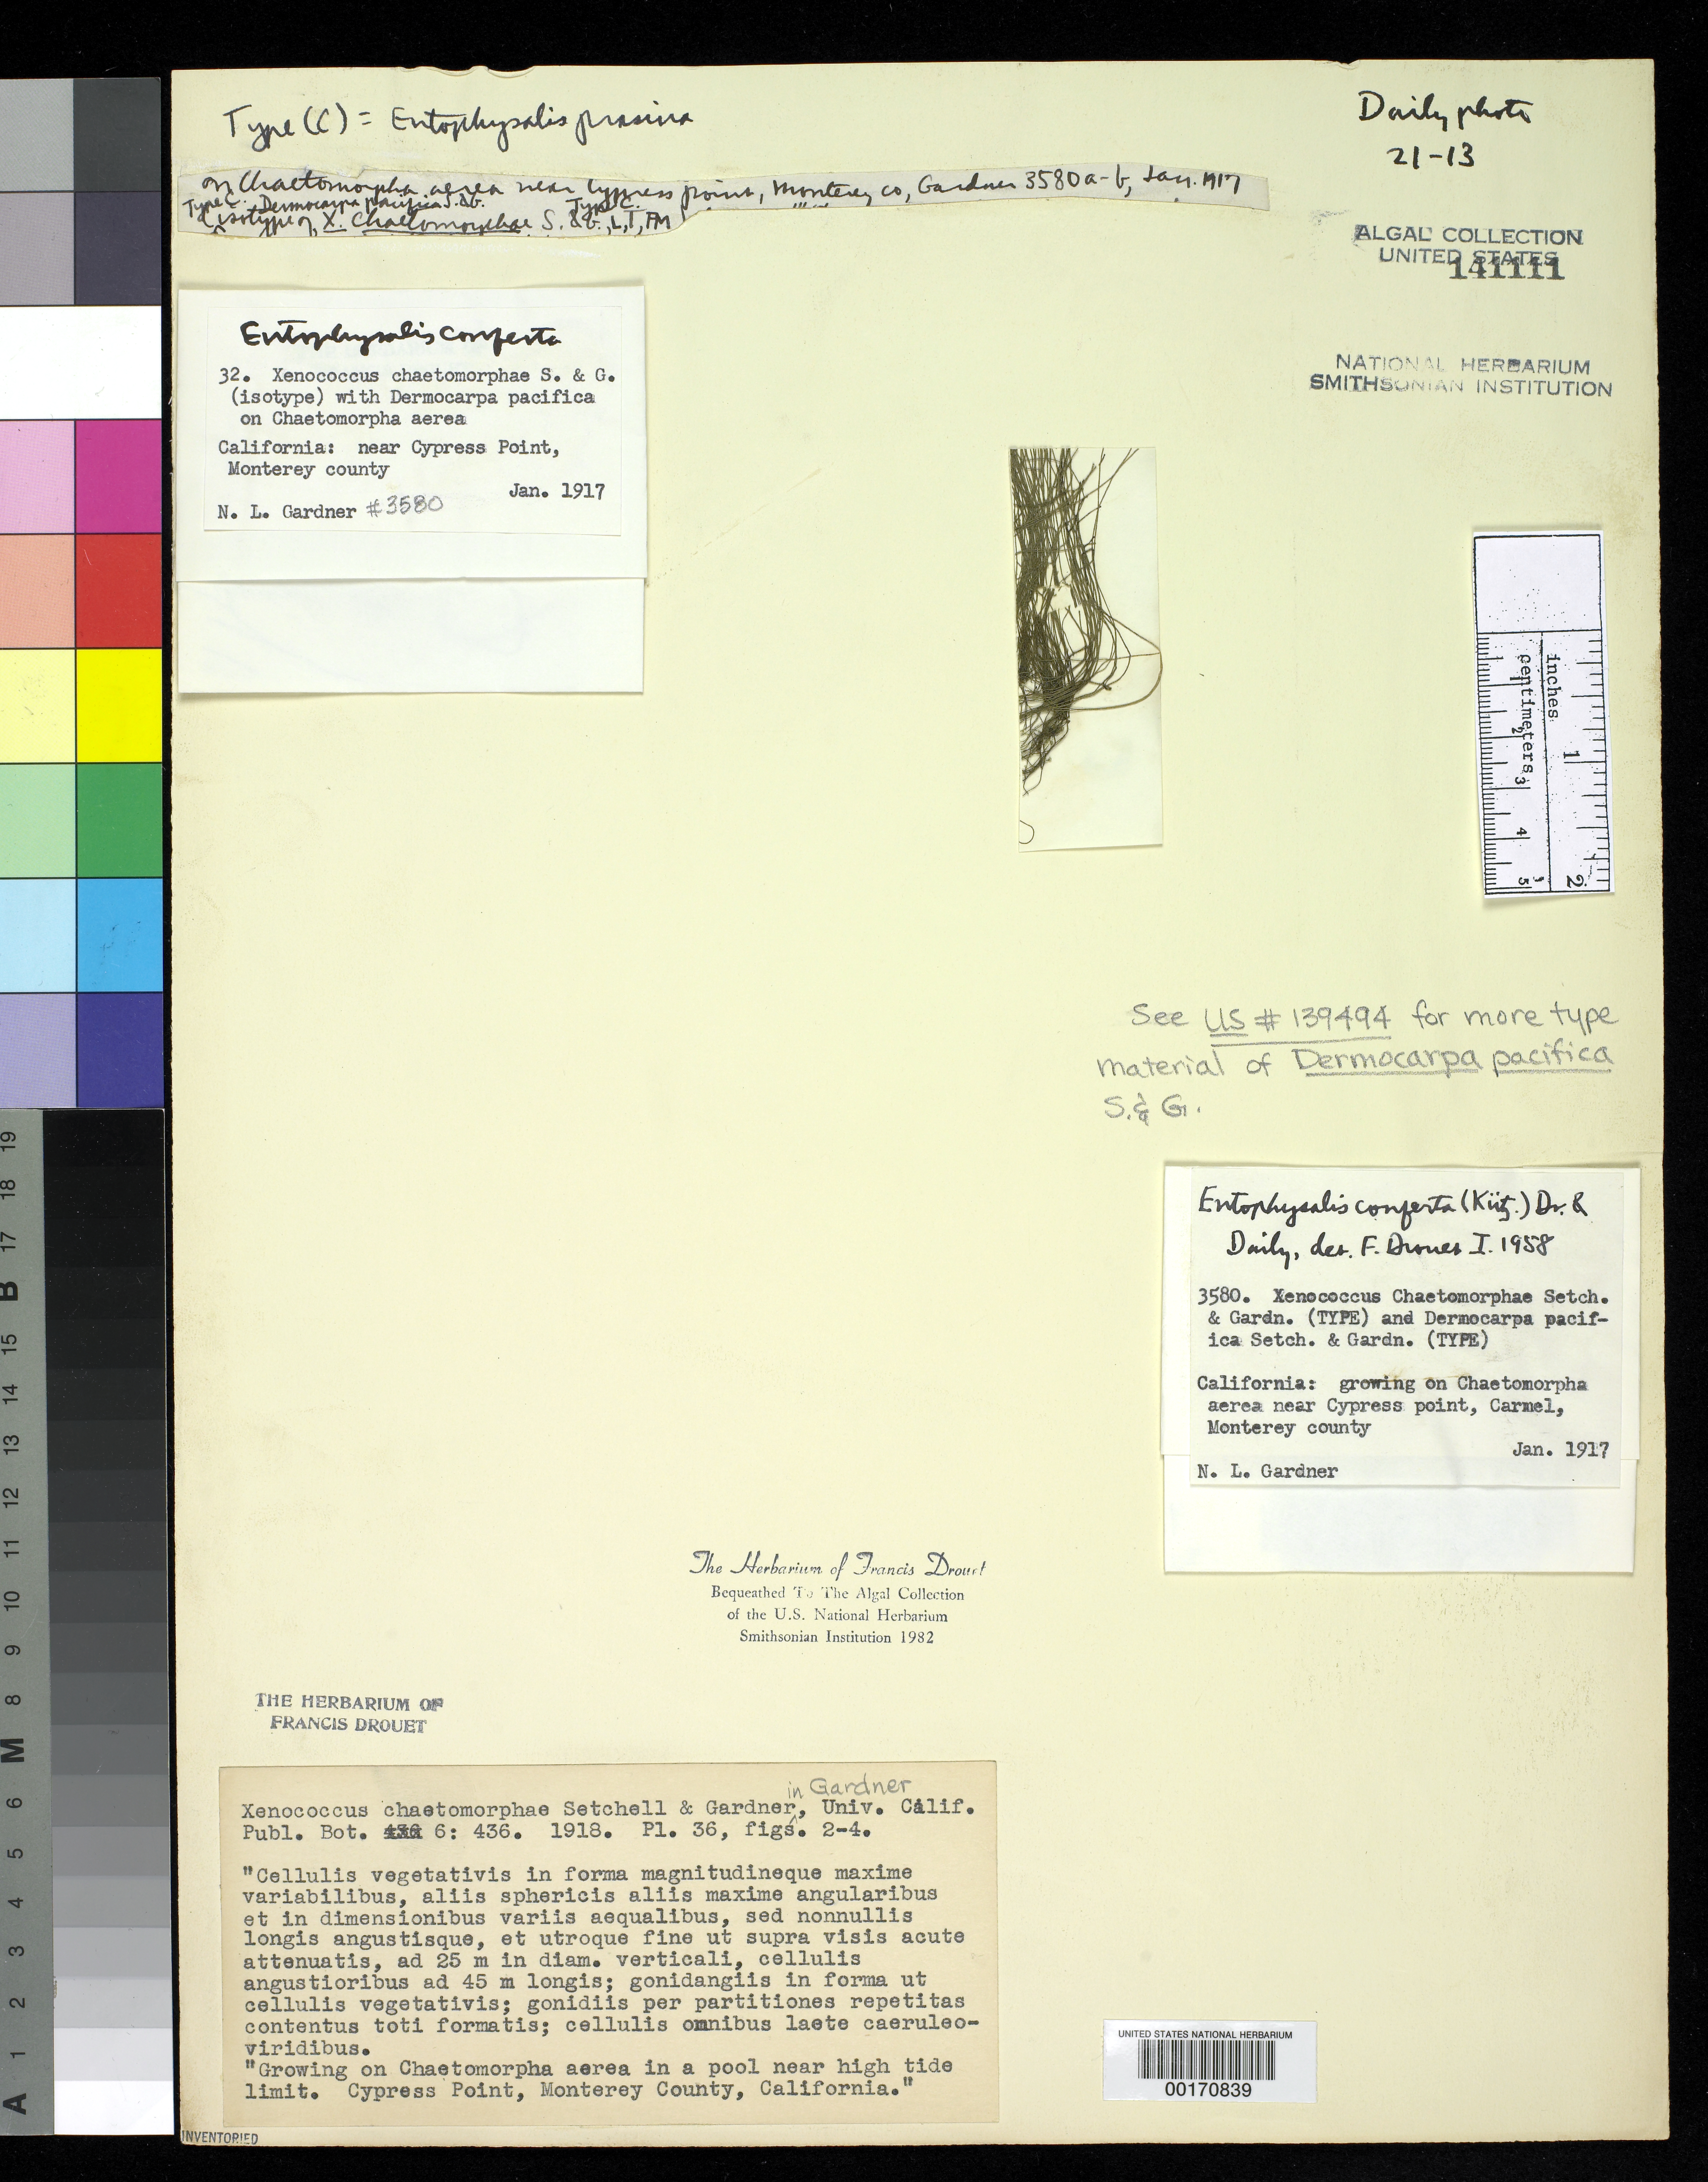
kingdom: Bacteria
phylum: Cyanobacteria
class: Cyanobacteriia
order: Cyanobacteriales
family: Xenococcaceae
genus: Xenococcus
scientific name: Xenococcus chaetomorphae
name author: Setch. & N.L. Gardner in N.L. Gardner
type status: Isotype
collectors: N. Gardner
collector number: NLG 3580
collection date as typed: Jan 1917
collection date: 1917-01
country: United States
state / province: California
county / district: Monterey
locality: Near Cypress Point.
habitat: Growing on Chaetomorpha aerea.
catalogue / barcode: US 141111